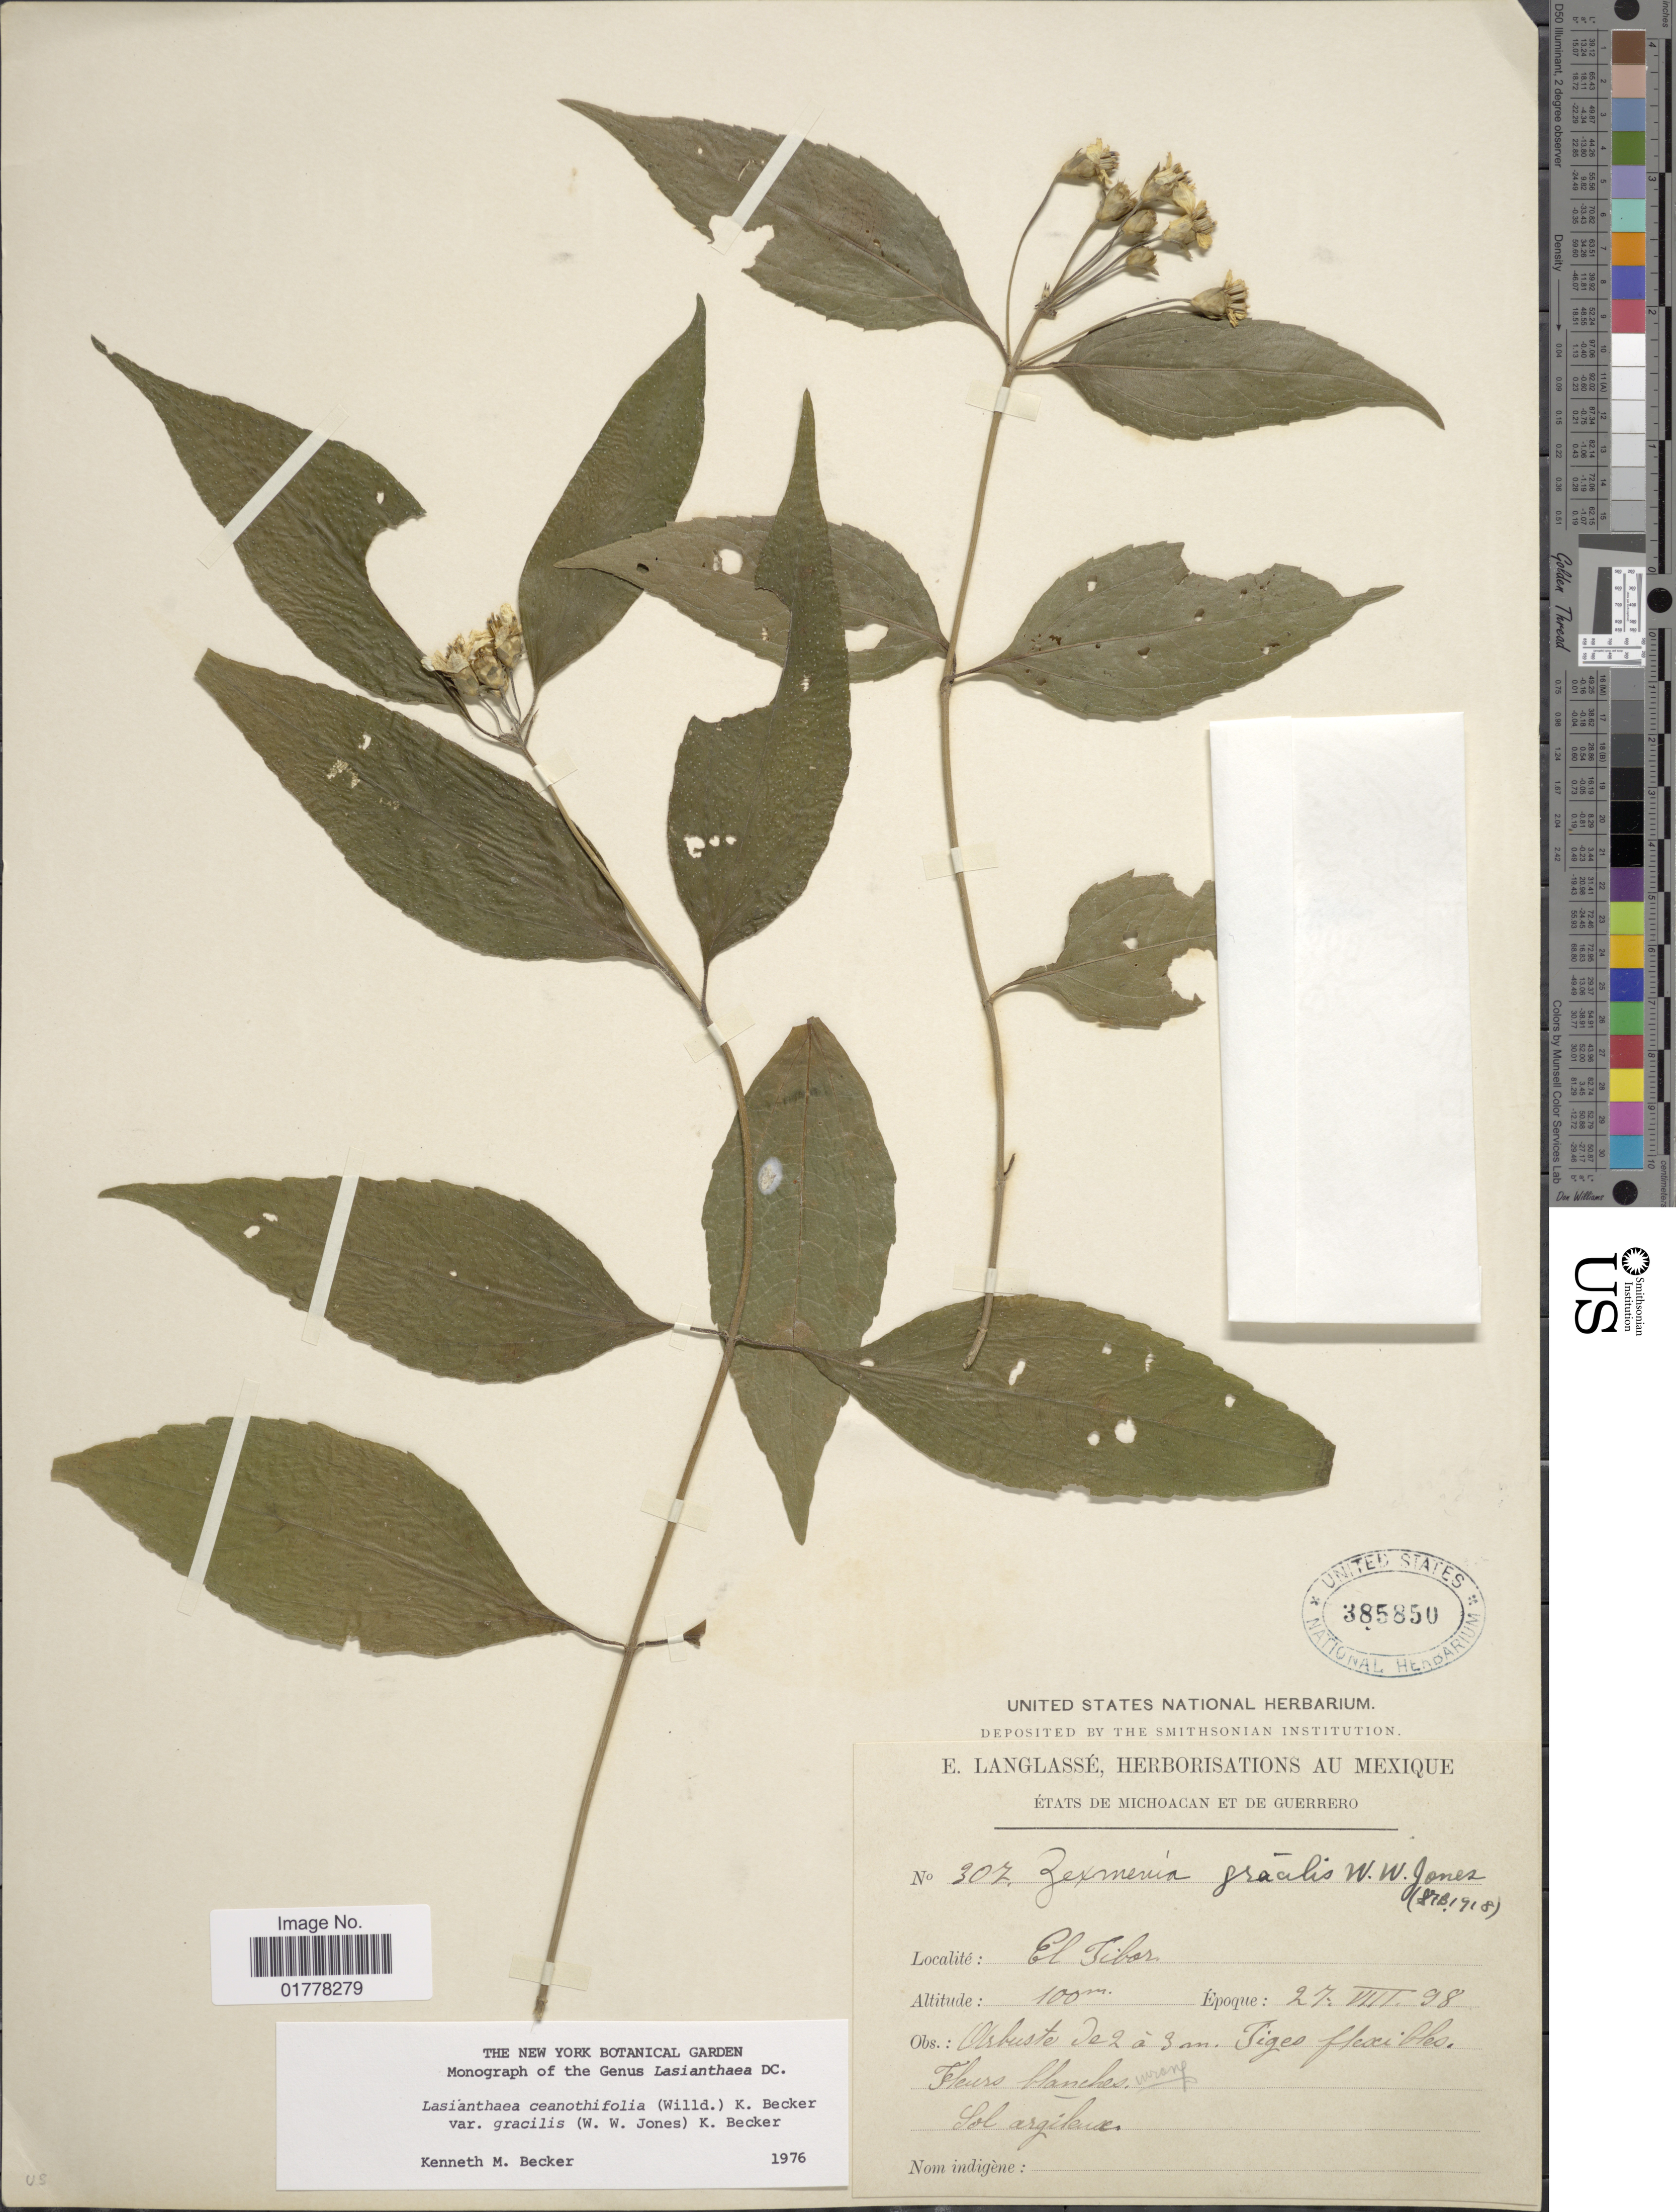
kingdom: Plantae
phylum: Tracheophyta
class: Magnoliopsida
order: Asterales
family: Asteraceae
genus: Lasianthaea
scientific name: Lasianthaea ceanothifolia var. gracilis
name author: (W.W. Jones) K.M. Becker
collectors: E. Langlassé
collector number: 307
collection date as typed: Transcribed d/m/y: 27/8/98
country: Mexico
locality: États de Michoacan et de Guerrero. El Tiber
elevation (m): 100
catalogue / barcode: US 385850